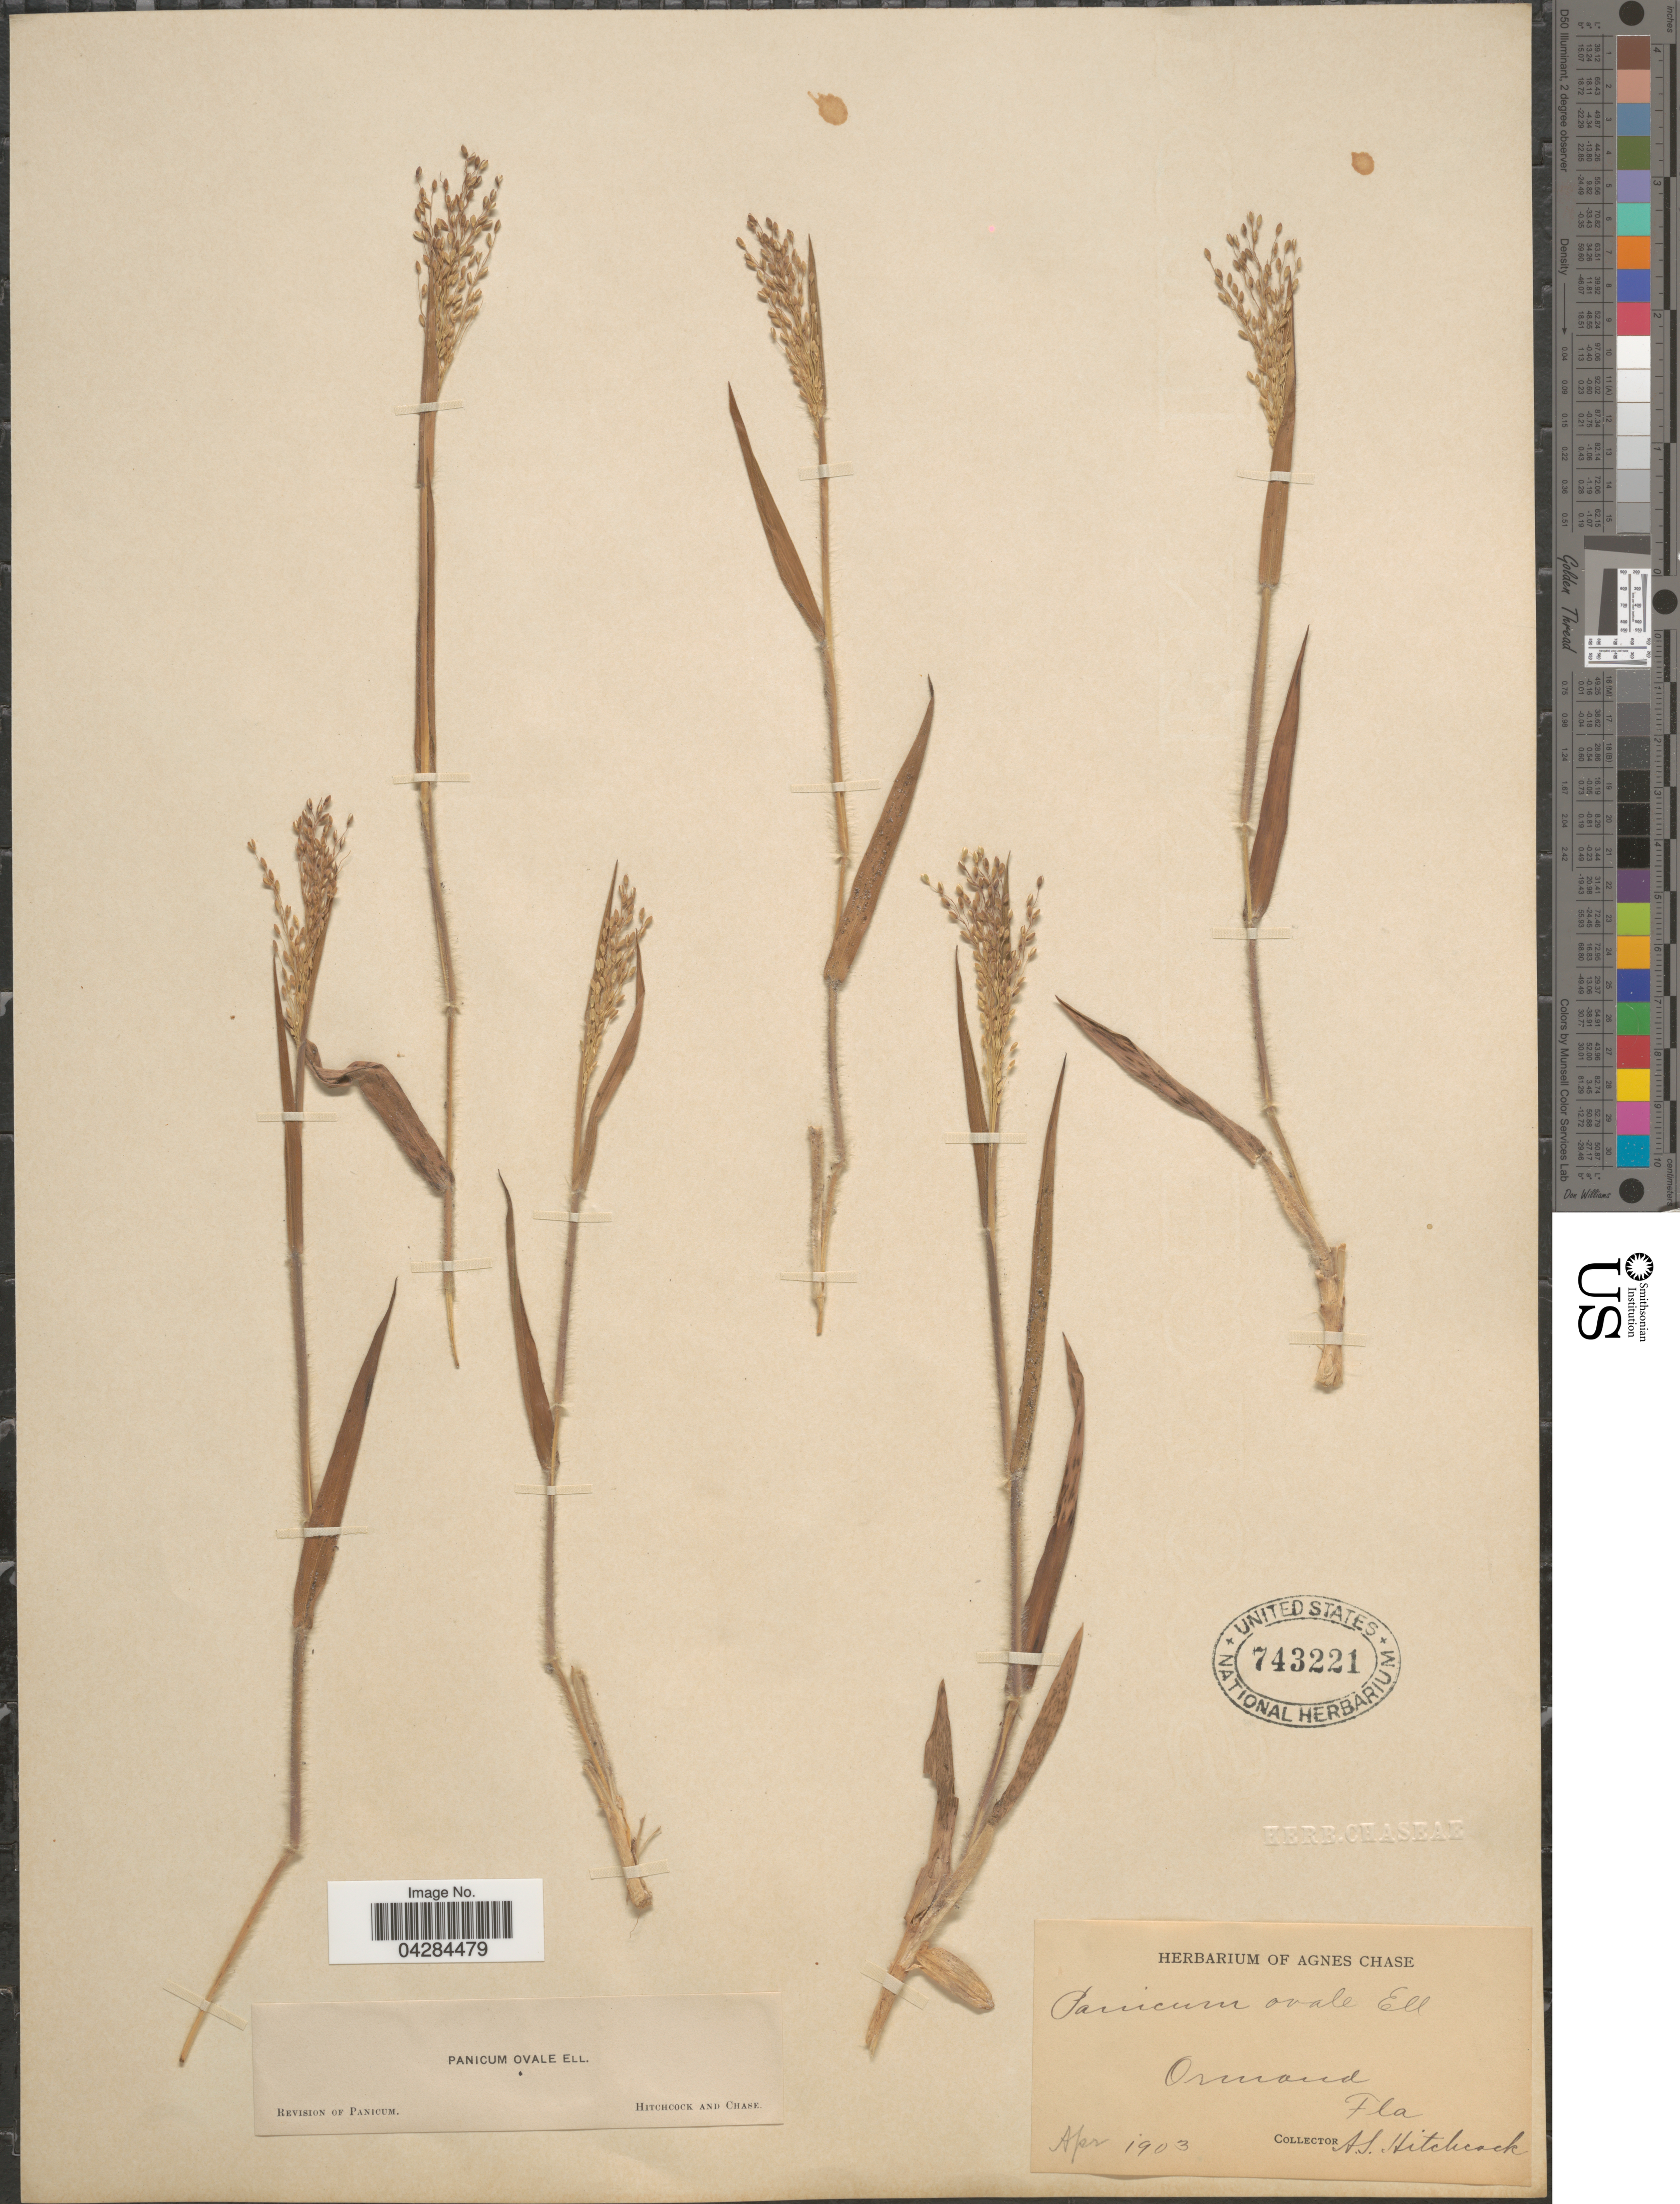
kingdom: Plantae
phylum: Tracheophyta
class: Liliopsida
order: Poales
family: Poaceae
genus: Dichanthelium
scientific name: Dichanthelium ovale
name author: (Elliott) Gould & C.A. Clark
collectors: A. S. Hitchcock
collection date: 1903-04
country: United States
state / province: Florida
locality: Ormond.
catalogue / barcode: US 743221